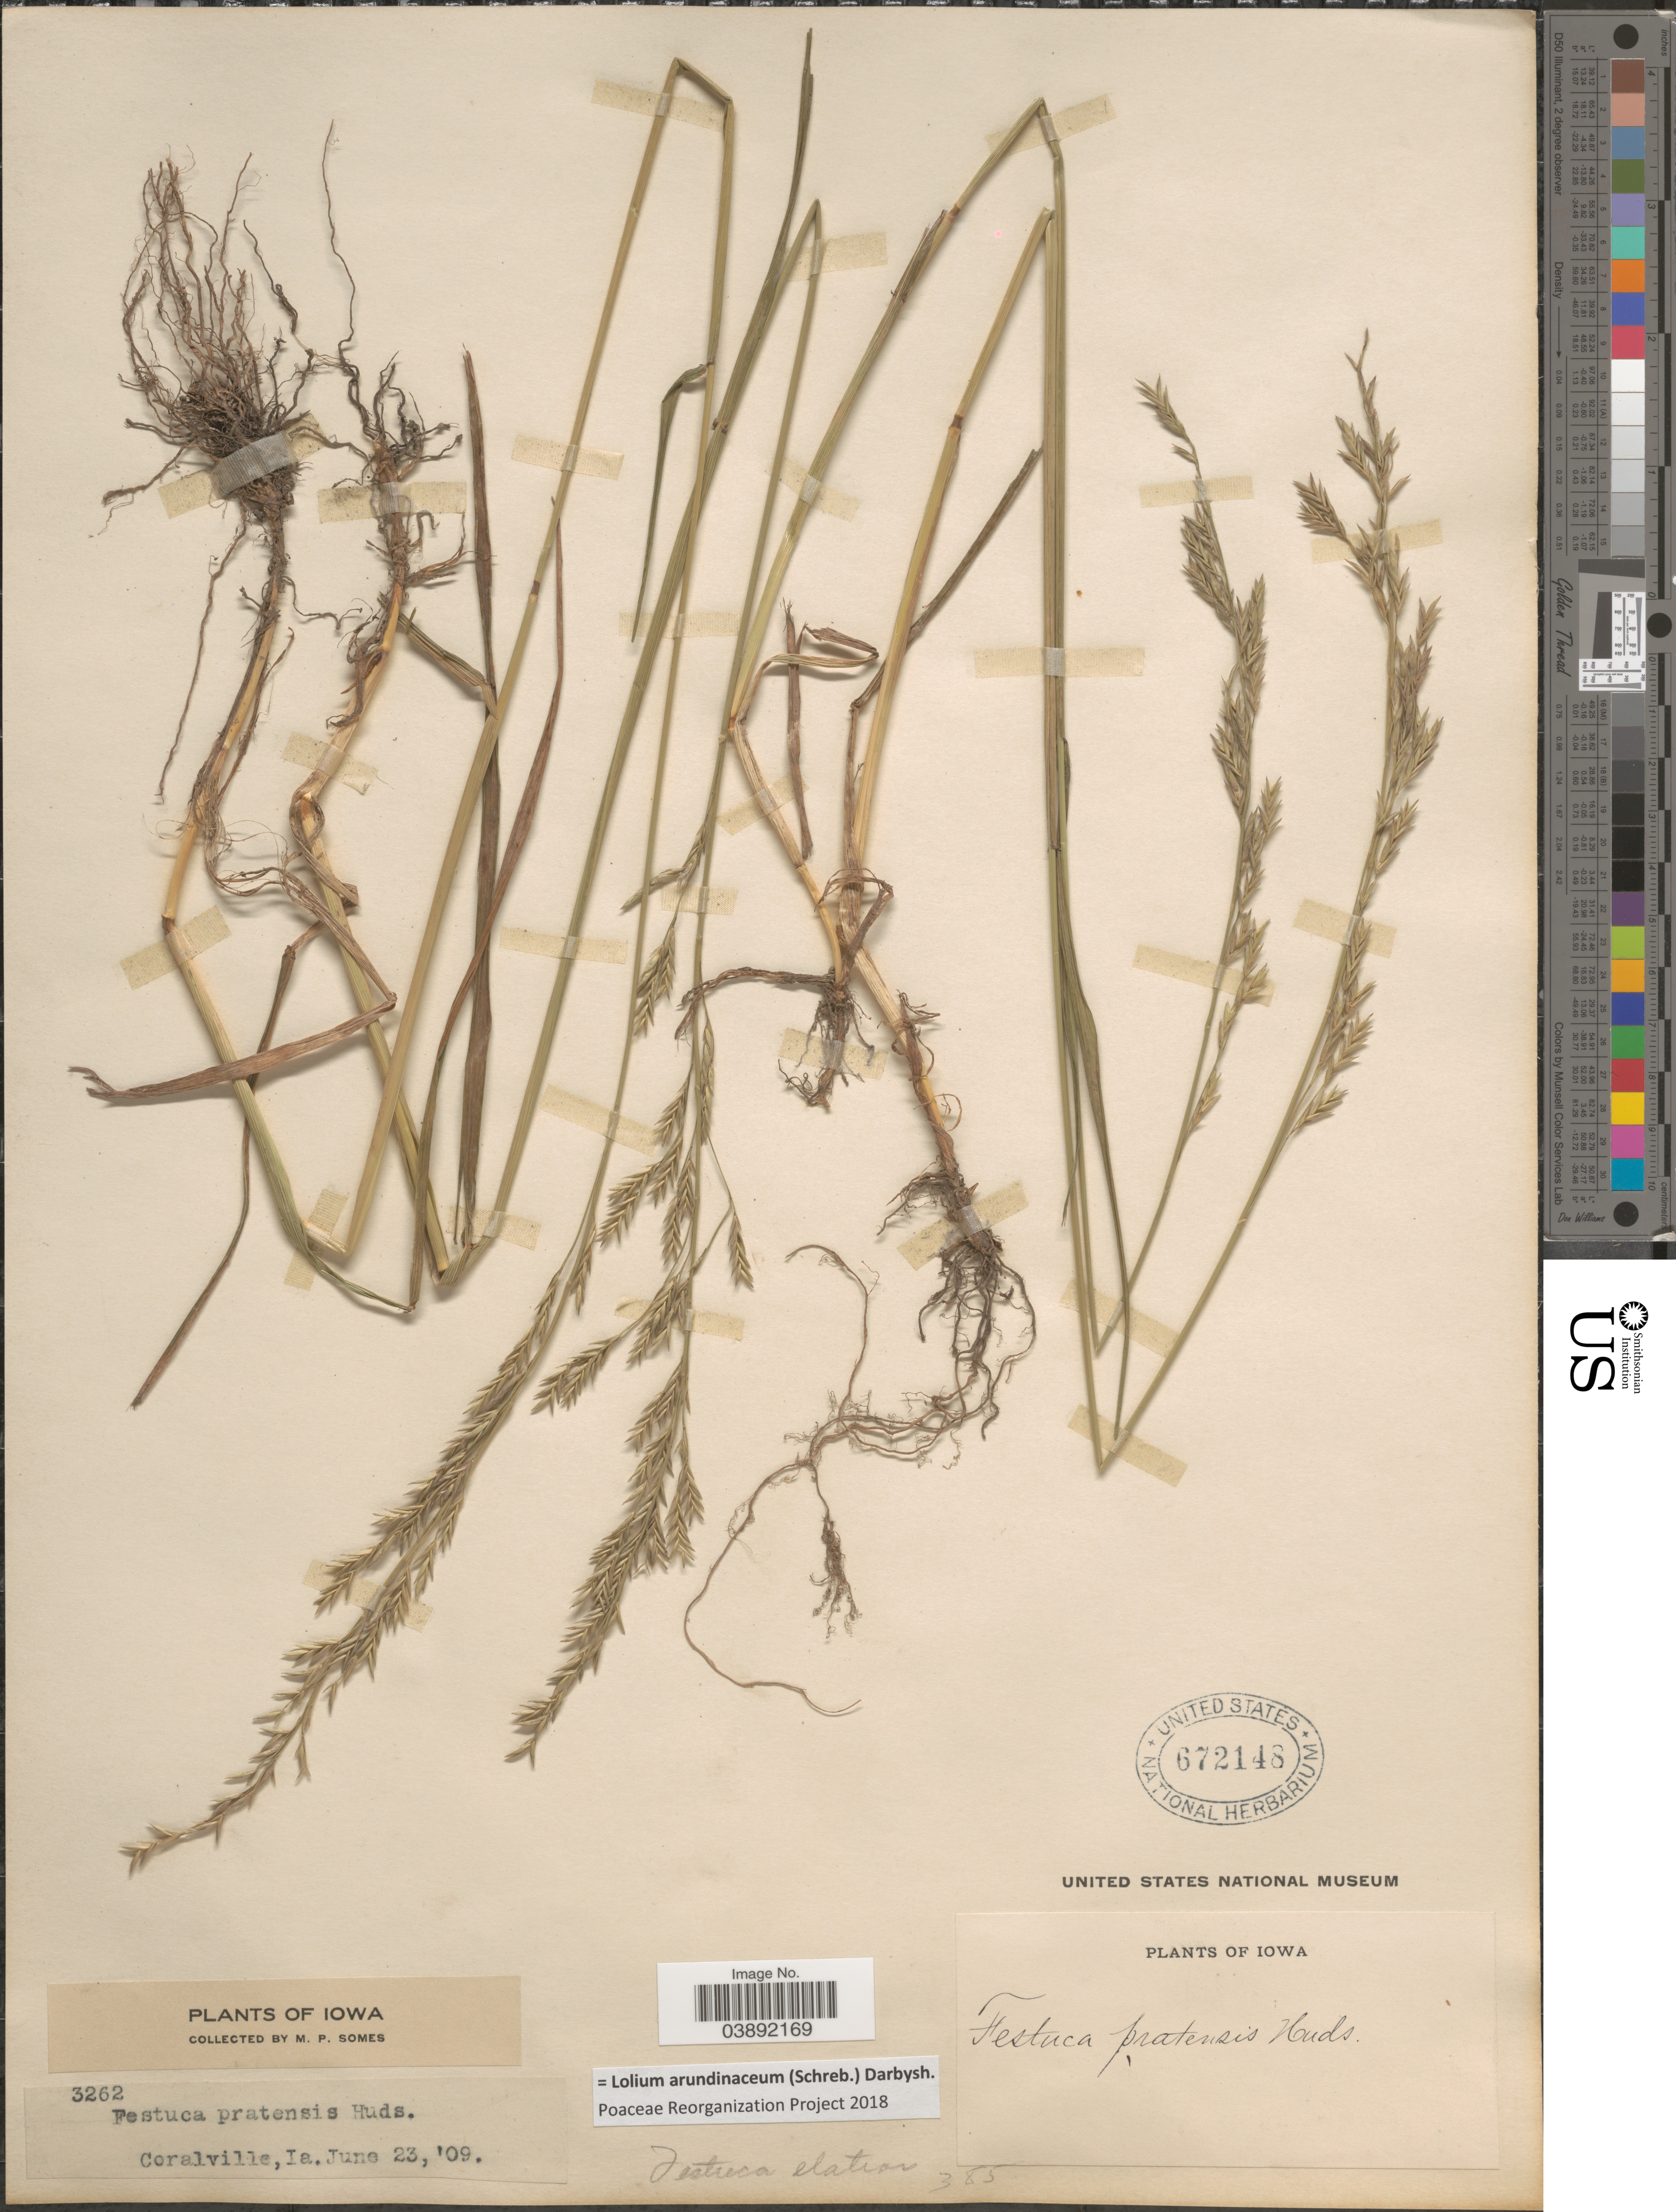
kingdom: Plantae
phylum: Tracheophyta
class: Liliopsida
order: Poales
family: Poaceae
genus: Lolium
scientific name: Lolium arundinaceum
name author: (Schreb.) Darbysh.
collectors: M. Somes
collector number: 3262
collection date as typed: Transcribed d/m/y: 23/6/9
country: United States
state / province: Iowa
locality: Coralville.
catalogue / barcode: US 672148